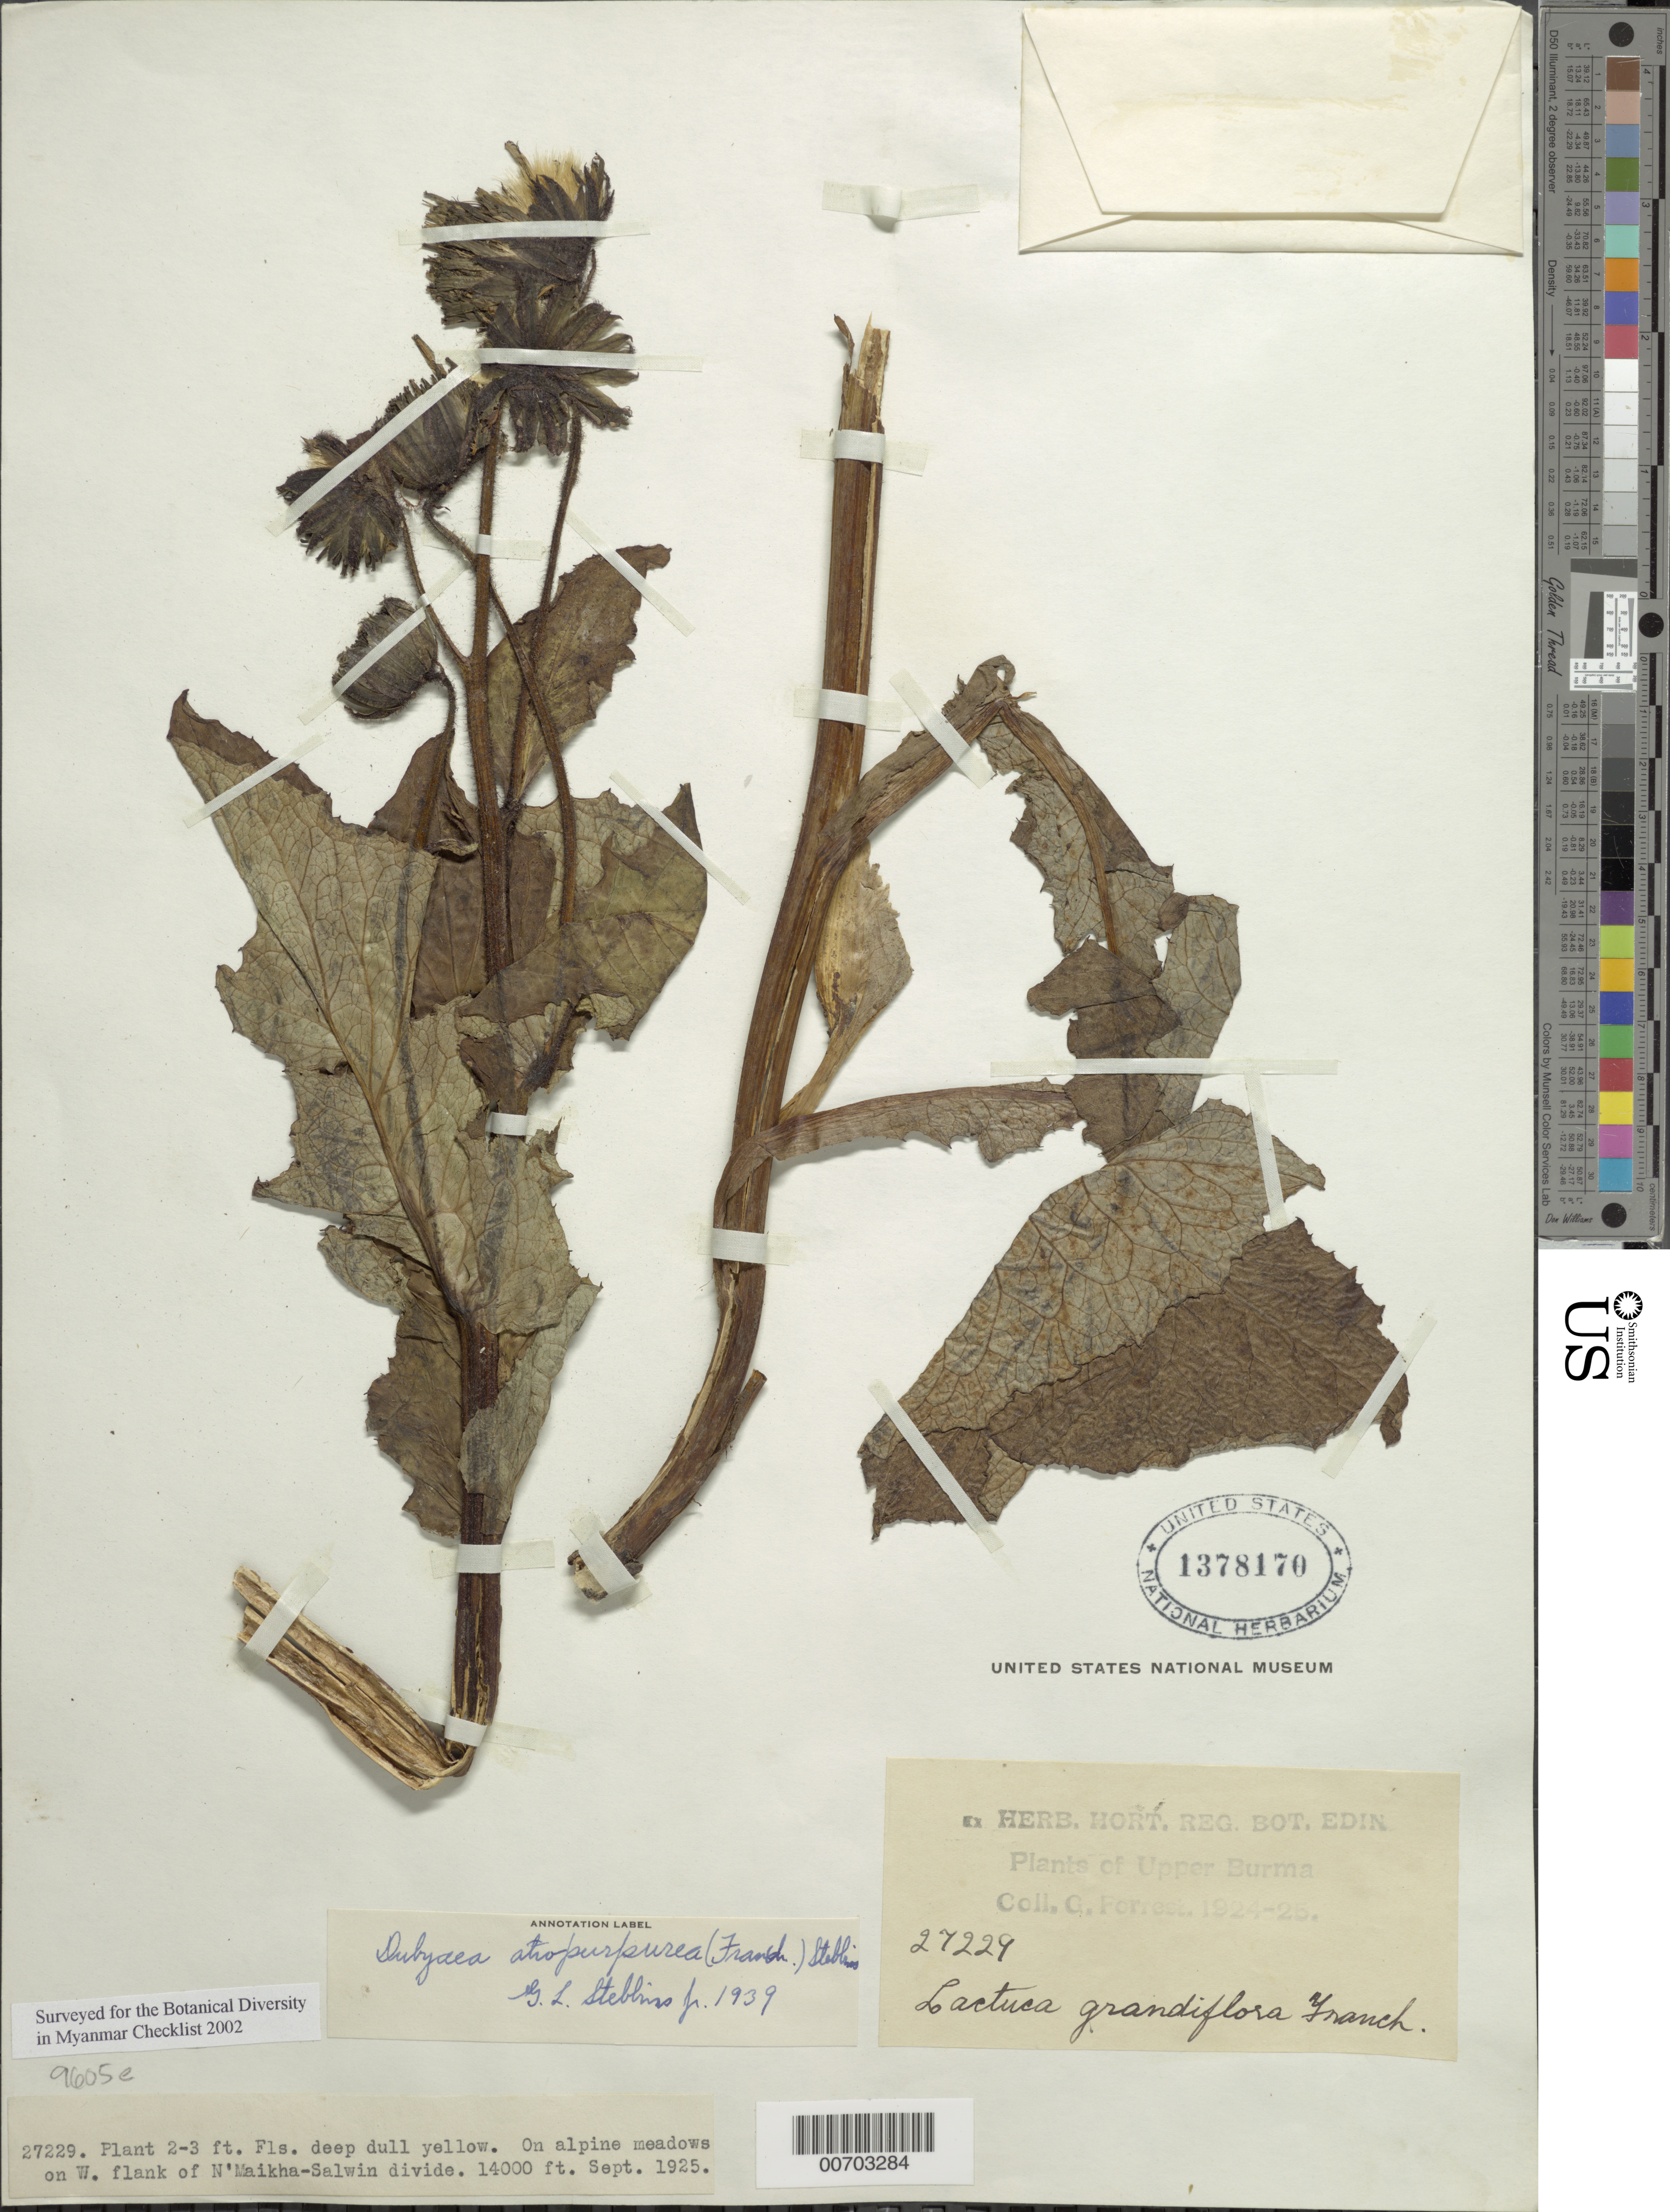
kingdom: Plantae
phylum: Tracheophyta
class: Magnoliopsida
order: Asterales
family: Asteraceae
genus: Dubyaea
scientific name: Dubyaea atropurpurea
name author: (Franch.) Stebbins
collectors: G. Forrest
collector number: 27229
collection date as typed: Sep 1925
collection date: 1925-09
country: Myanmar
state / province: Kachin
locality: N'Maikha-Salwin Divide, W flank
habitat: Alpine meadows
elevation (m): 4267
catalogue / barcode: US 1378170